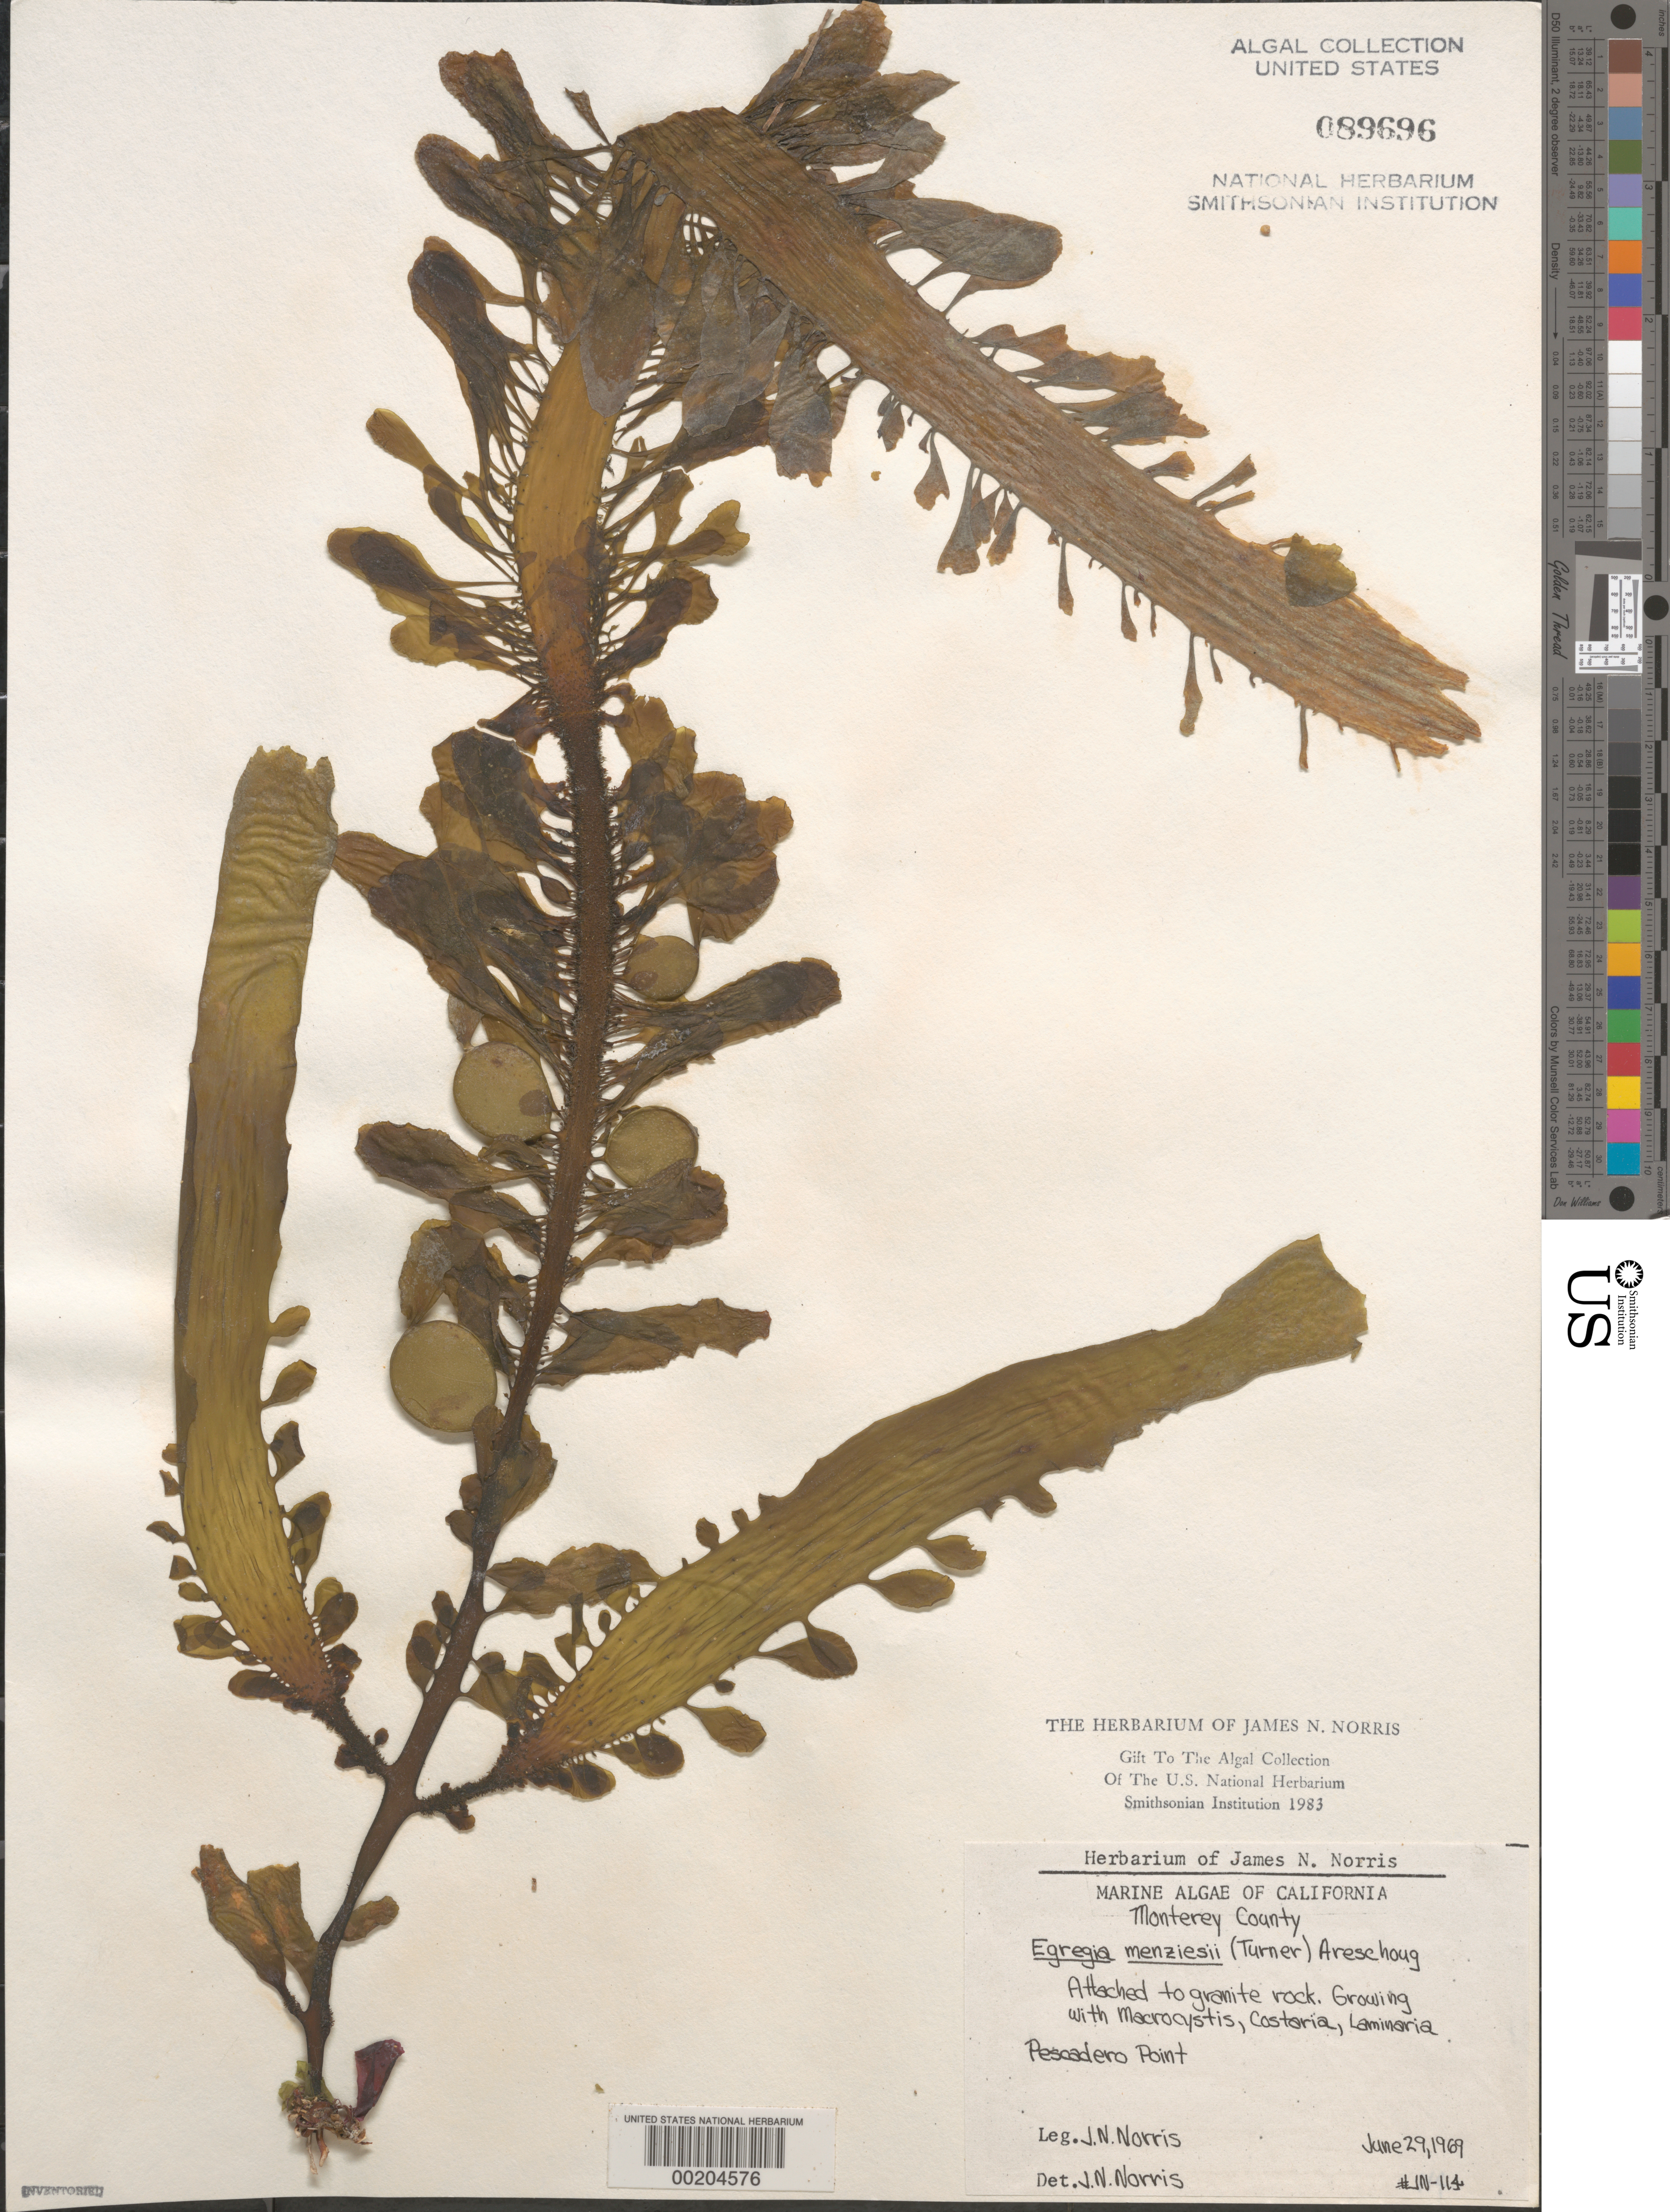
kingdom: Chromista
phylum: Ochrophyta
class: Phaeophyceae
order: Laminariales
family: Lessoniaceae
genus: Egregia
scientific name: Egregia menziesii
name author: (Turner) Aresch.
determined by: Norris, James N.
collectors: J. N. Norris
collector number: JN-114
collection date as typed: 29 Jun 1969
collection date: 1969-06-29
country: United States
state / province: California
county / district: Monterey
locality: Pescadero Point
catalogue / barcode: US 89696